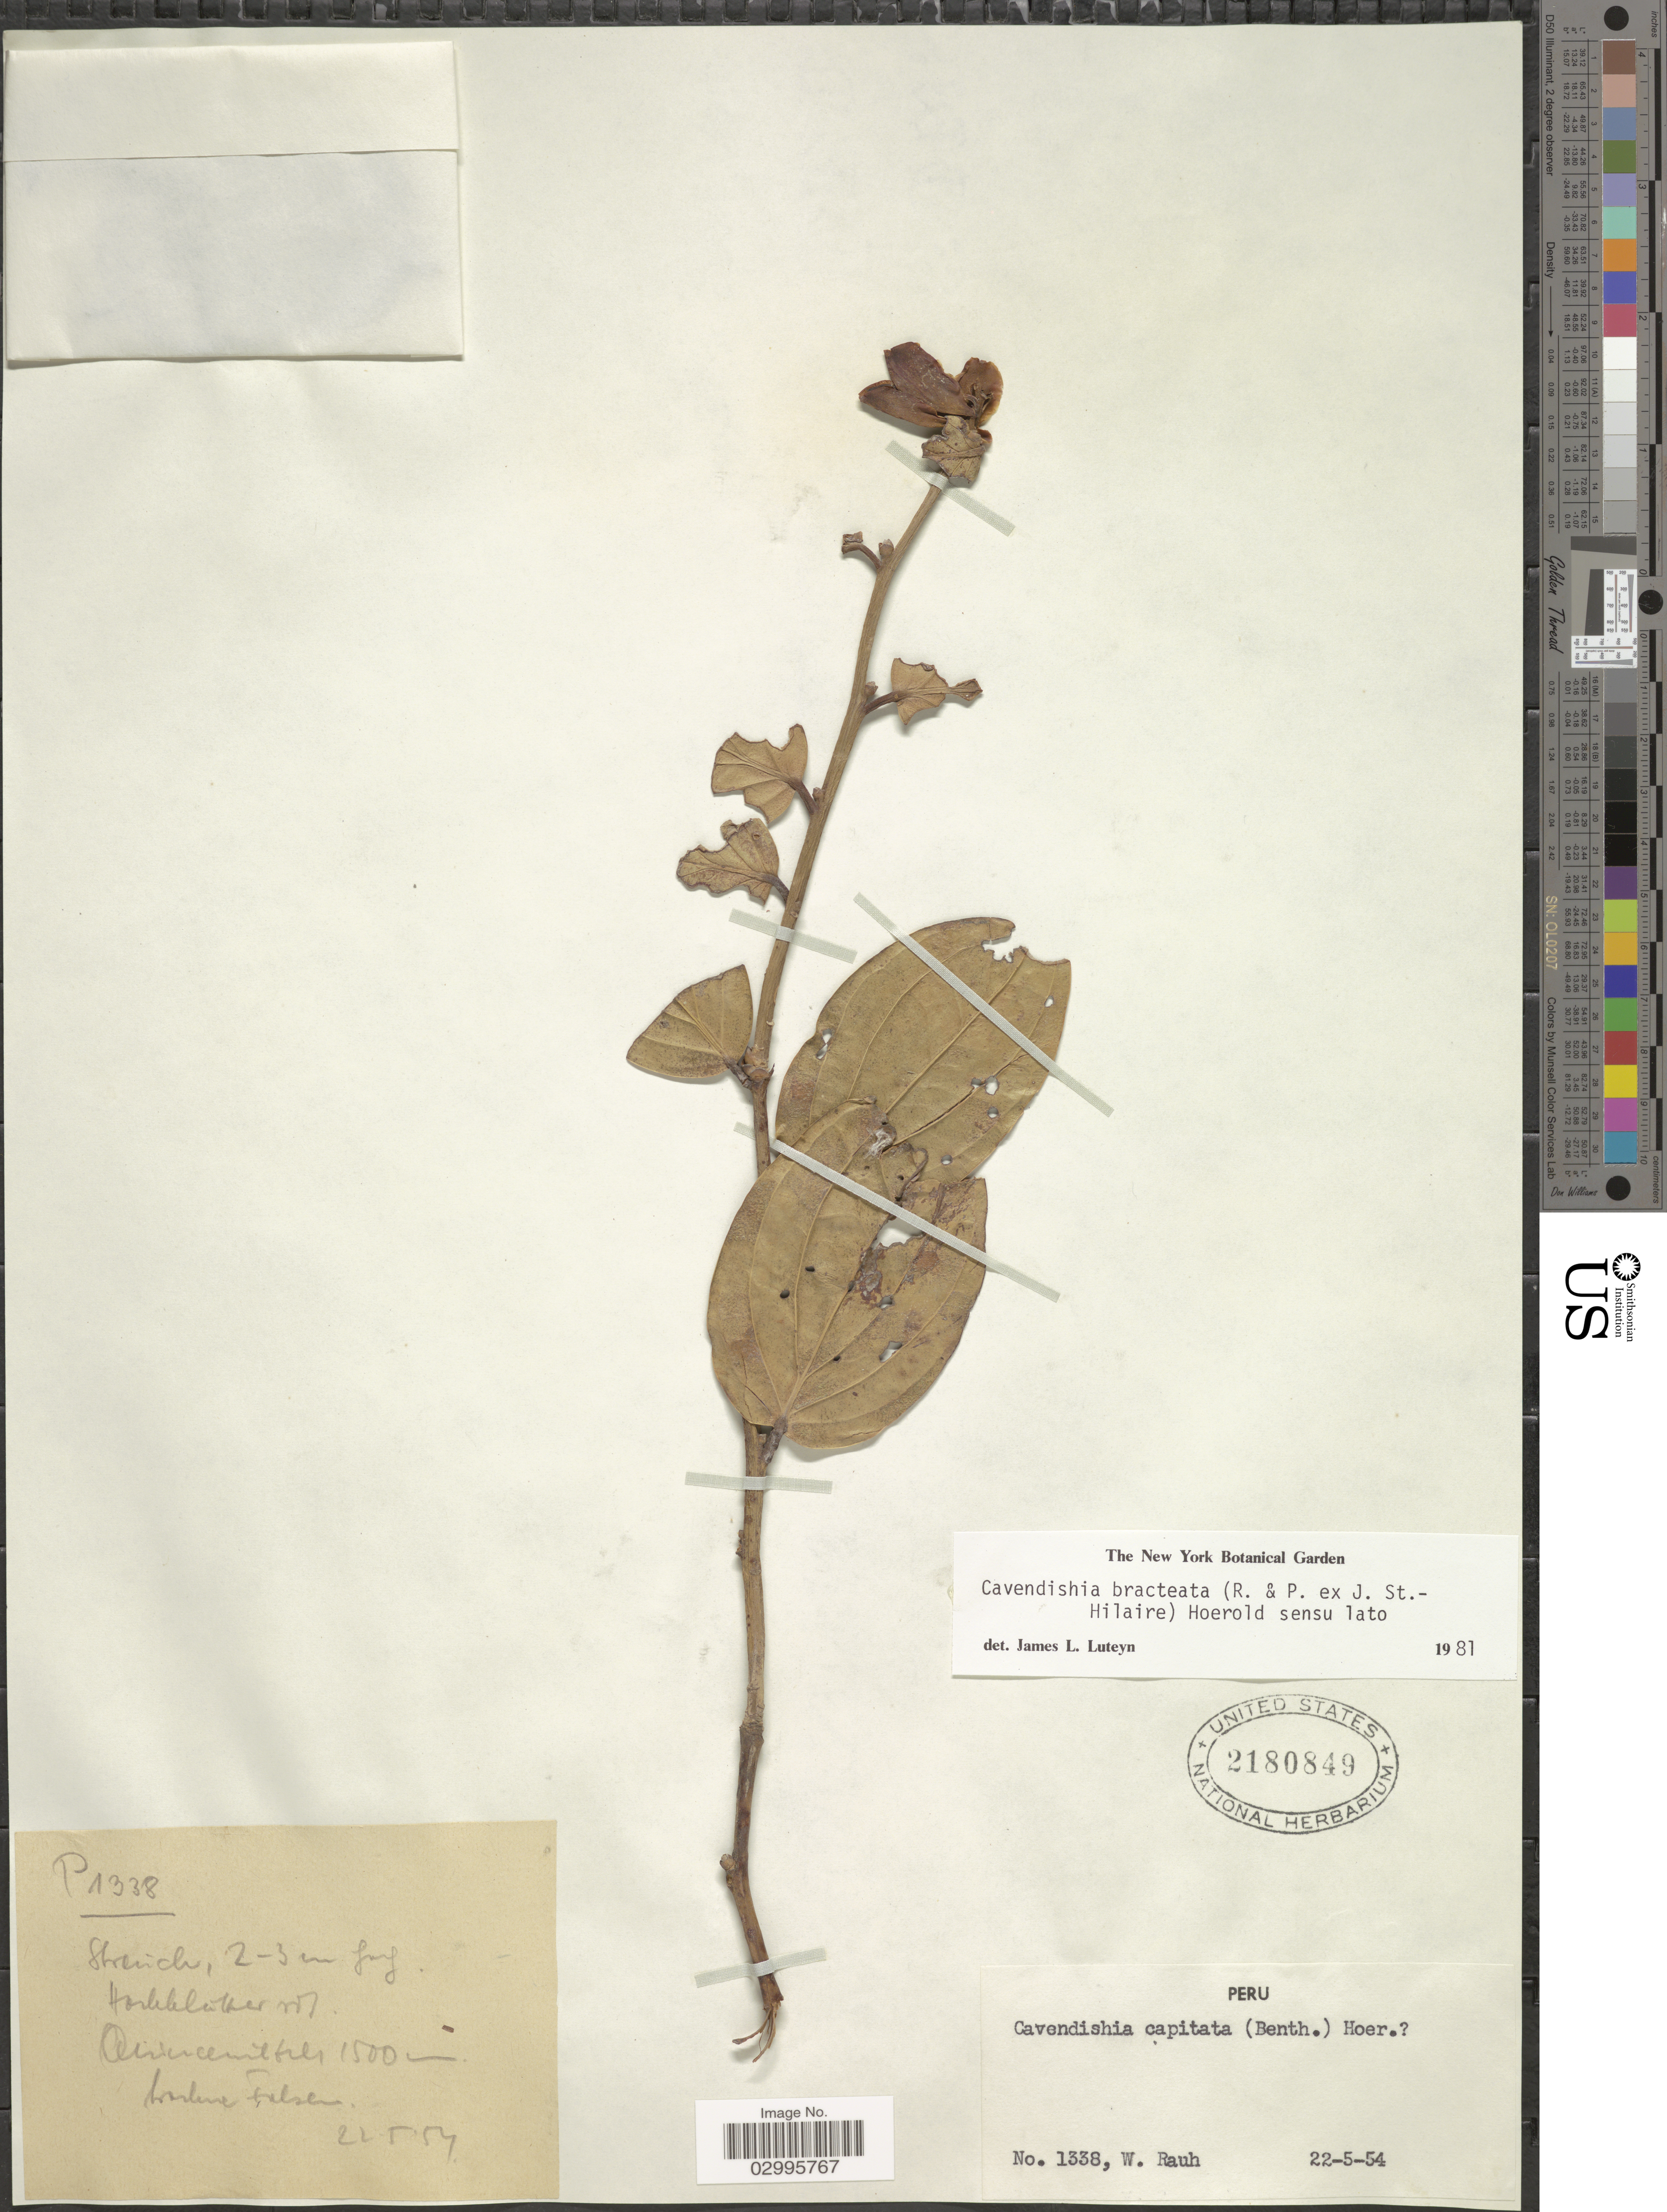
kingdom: Plantae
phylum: Tracheophyta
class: Magnoliopsida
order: Ericales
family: Ericaceae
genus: Cavendishia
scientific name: Cavendishia bracteata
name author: (Ruiz & Pav. ex J. St.-Hil.) Hoerold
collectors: W. Rauh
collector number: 1338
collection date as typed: Transcribed d/m/y: 22/5/54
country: Peru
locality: Quicenilbes [interperted]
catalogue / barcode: US 2180849